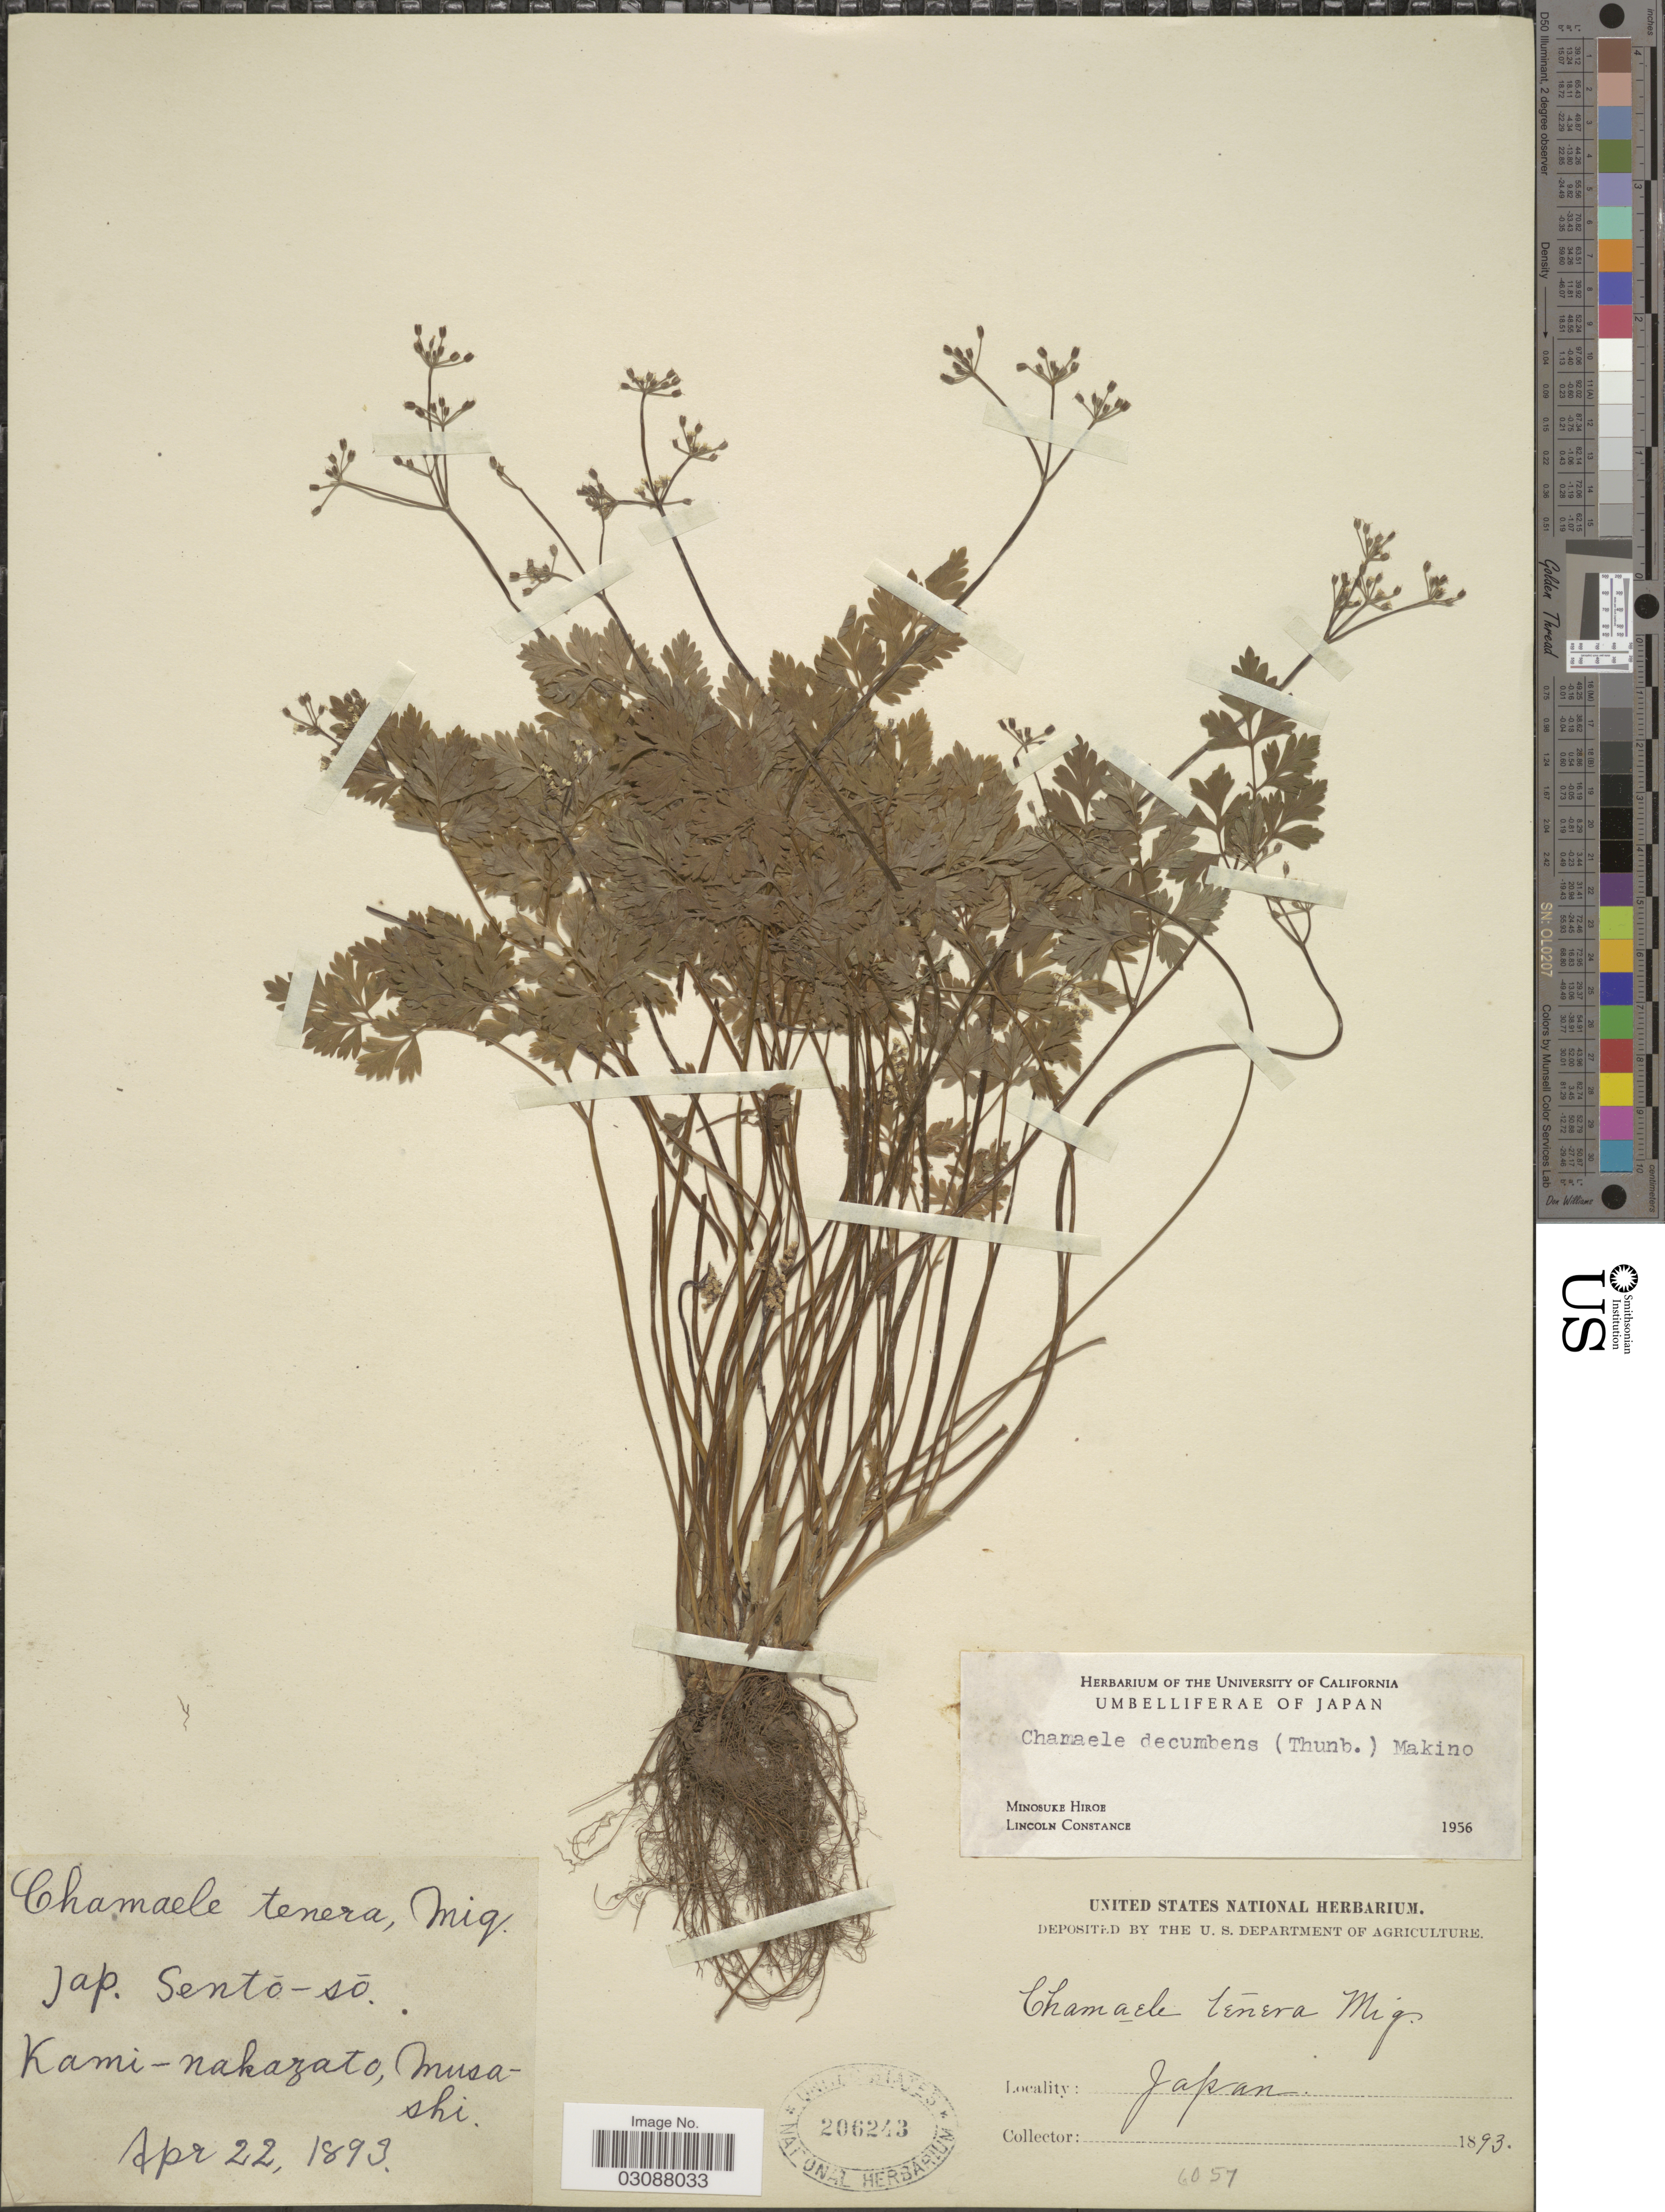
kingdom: Plantae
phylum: Tracheophyta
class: Magnoliopsida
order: Apiales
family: Apiaceae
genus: Chamaele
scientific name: Chamaele decumbens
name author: (Thunb.) Makino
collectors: ex herb. United States National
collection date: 1893-04-22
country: Japan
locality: Kami-nakazato, Musashi.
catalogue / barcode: US 206243